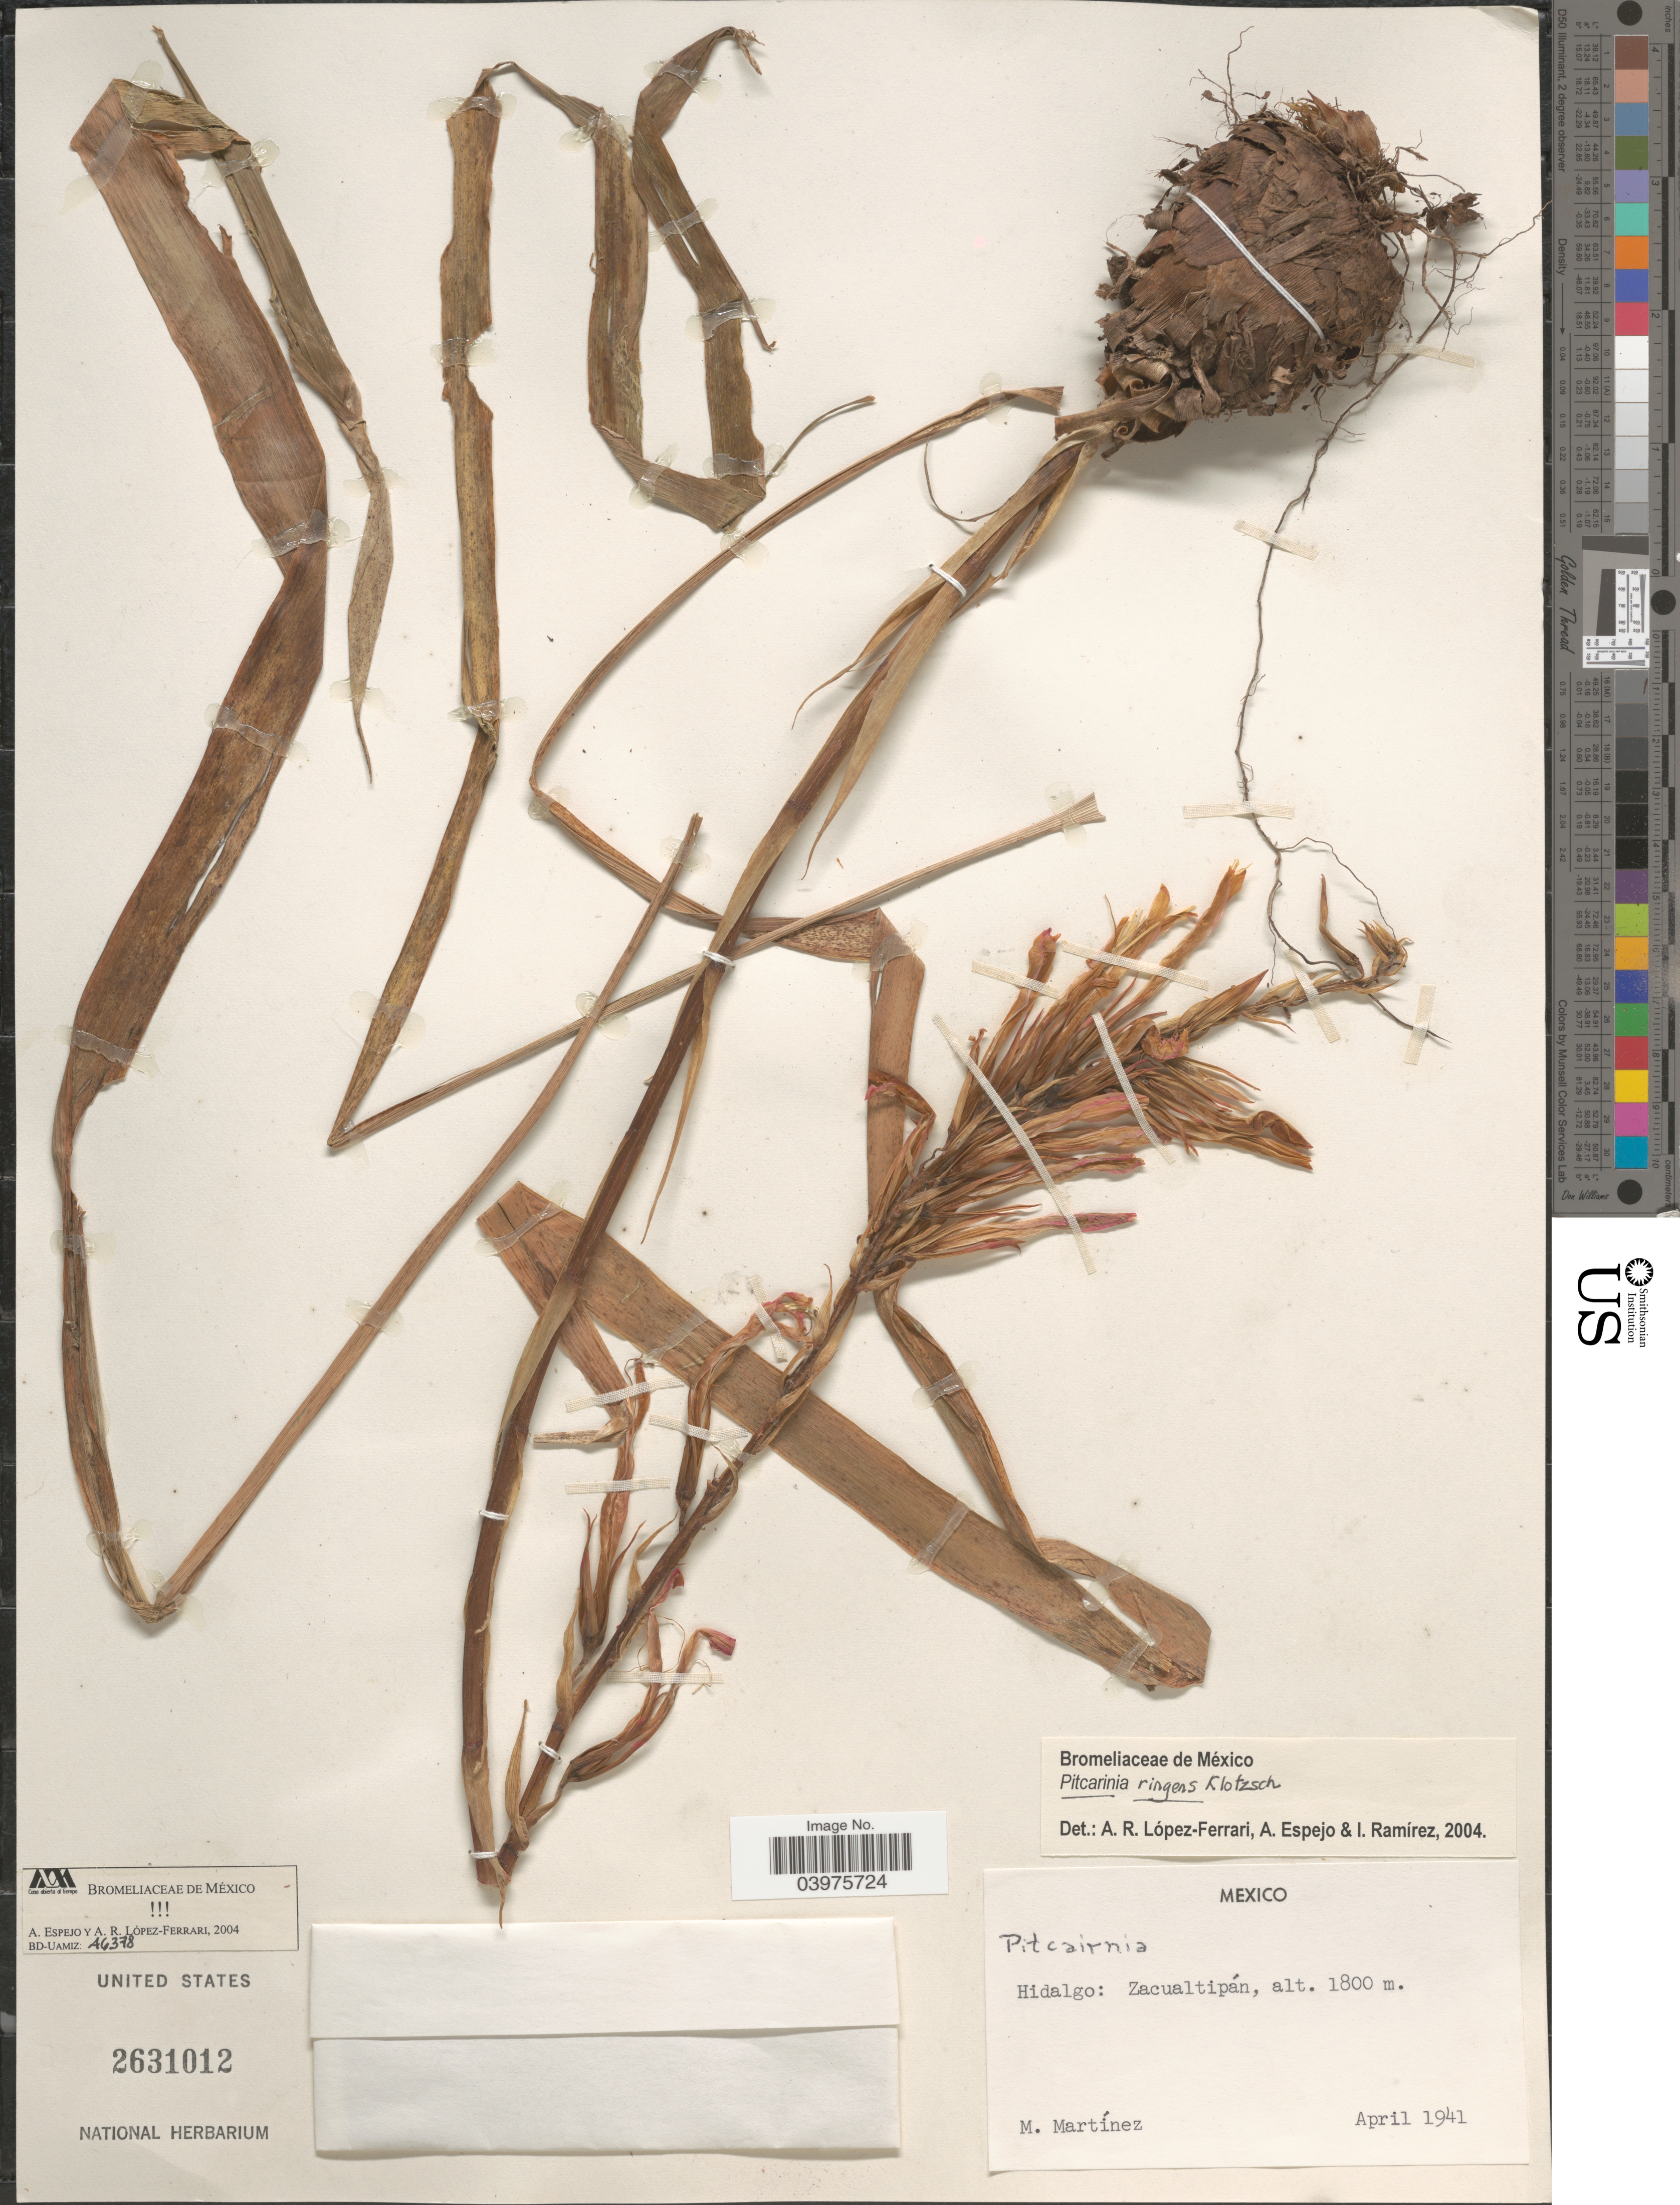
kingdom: Plantae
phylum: Tracheophyta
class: Liliopsida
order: Poales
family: Bromeliaceae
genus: Pitcairnia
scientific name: Pitcairnia ringens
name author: Klotzsch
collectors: M. Martínez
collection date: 1941-04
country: Mexico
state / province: Hidalgo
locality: Zacualtipán.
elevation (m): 1800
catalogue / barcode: US 2631012